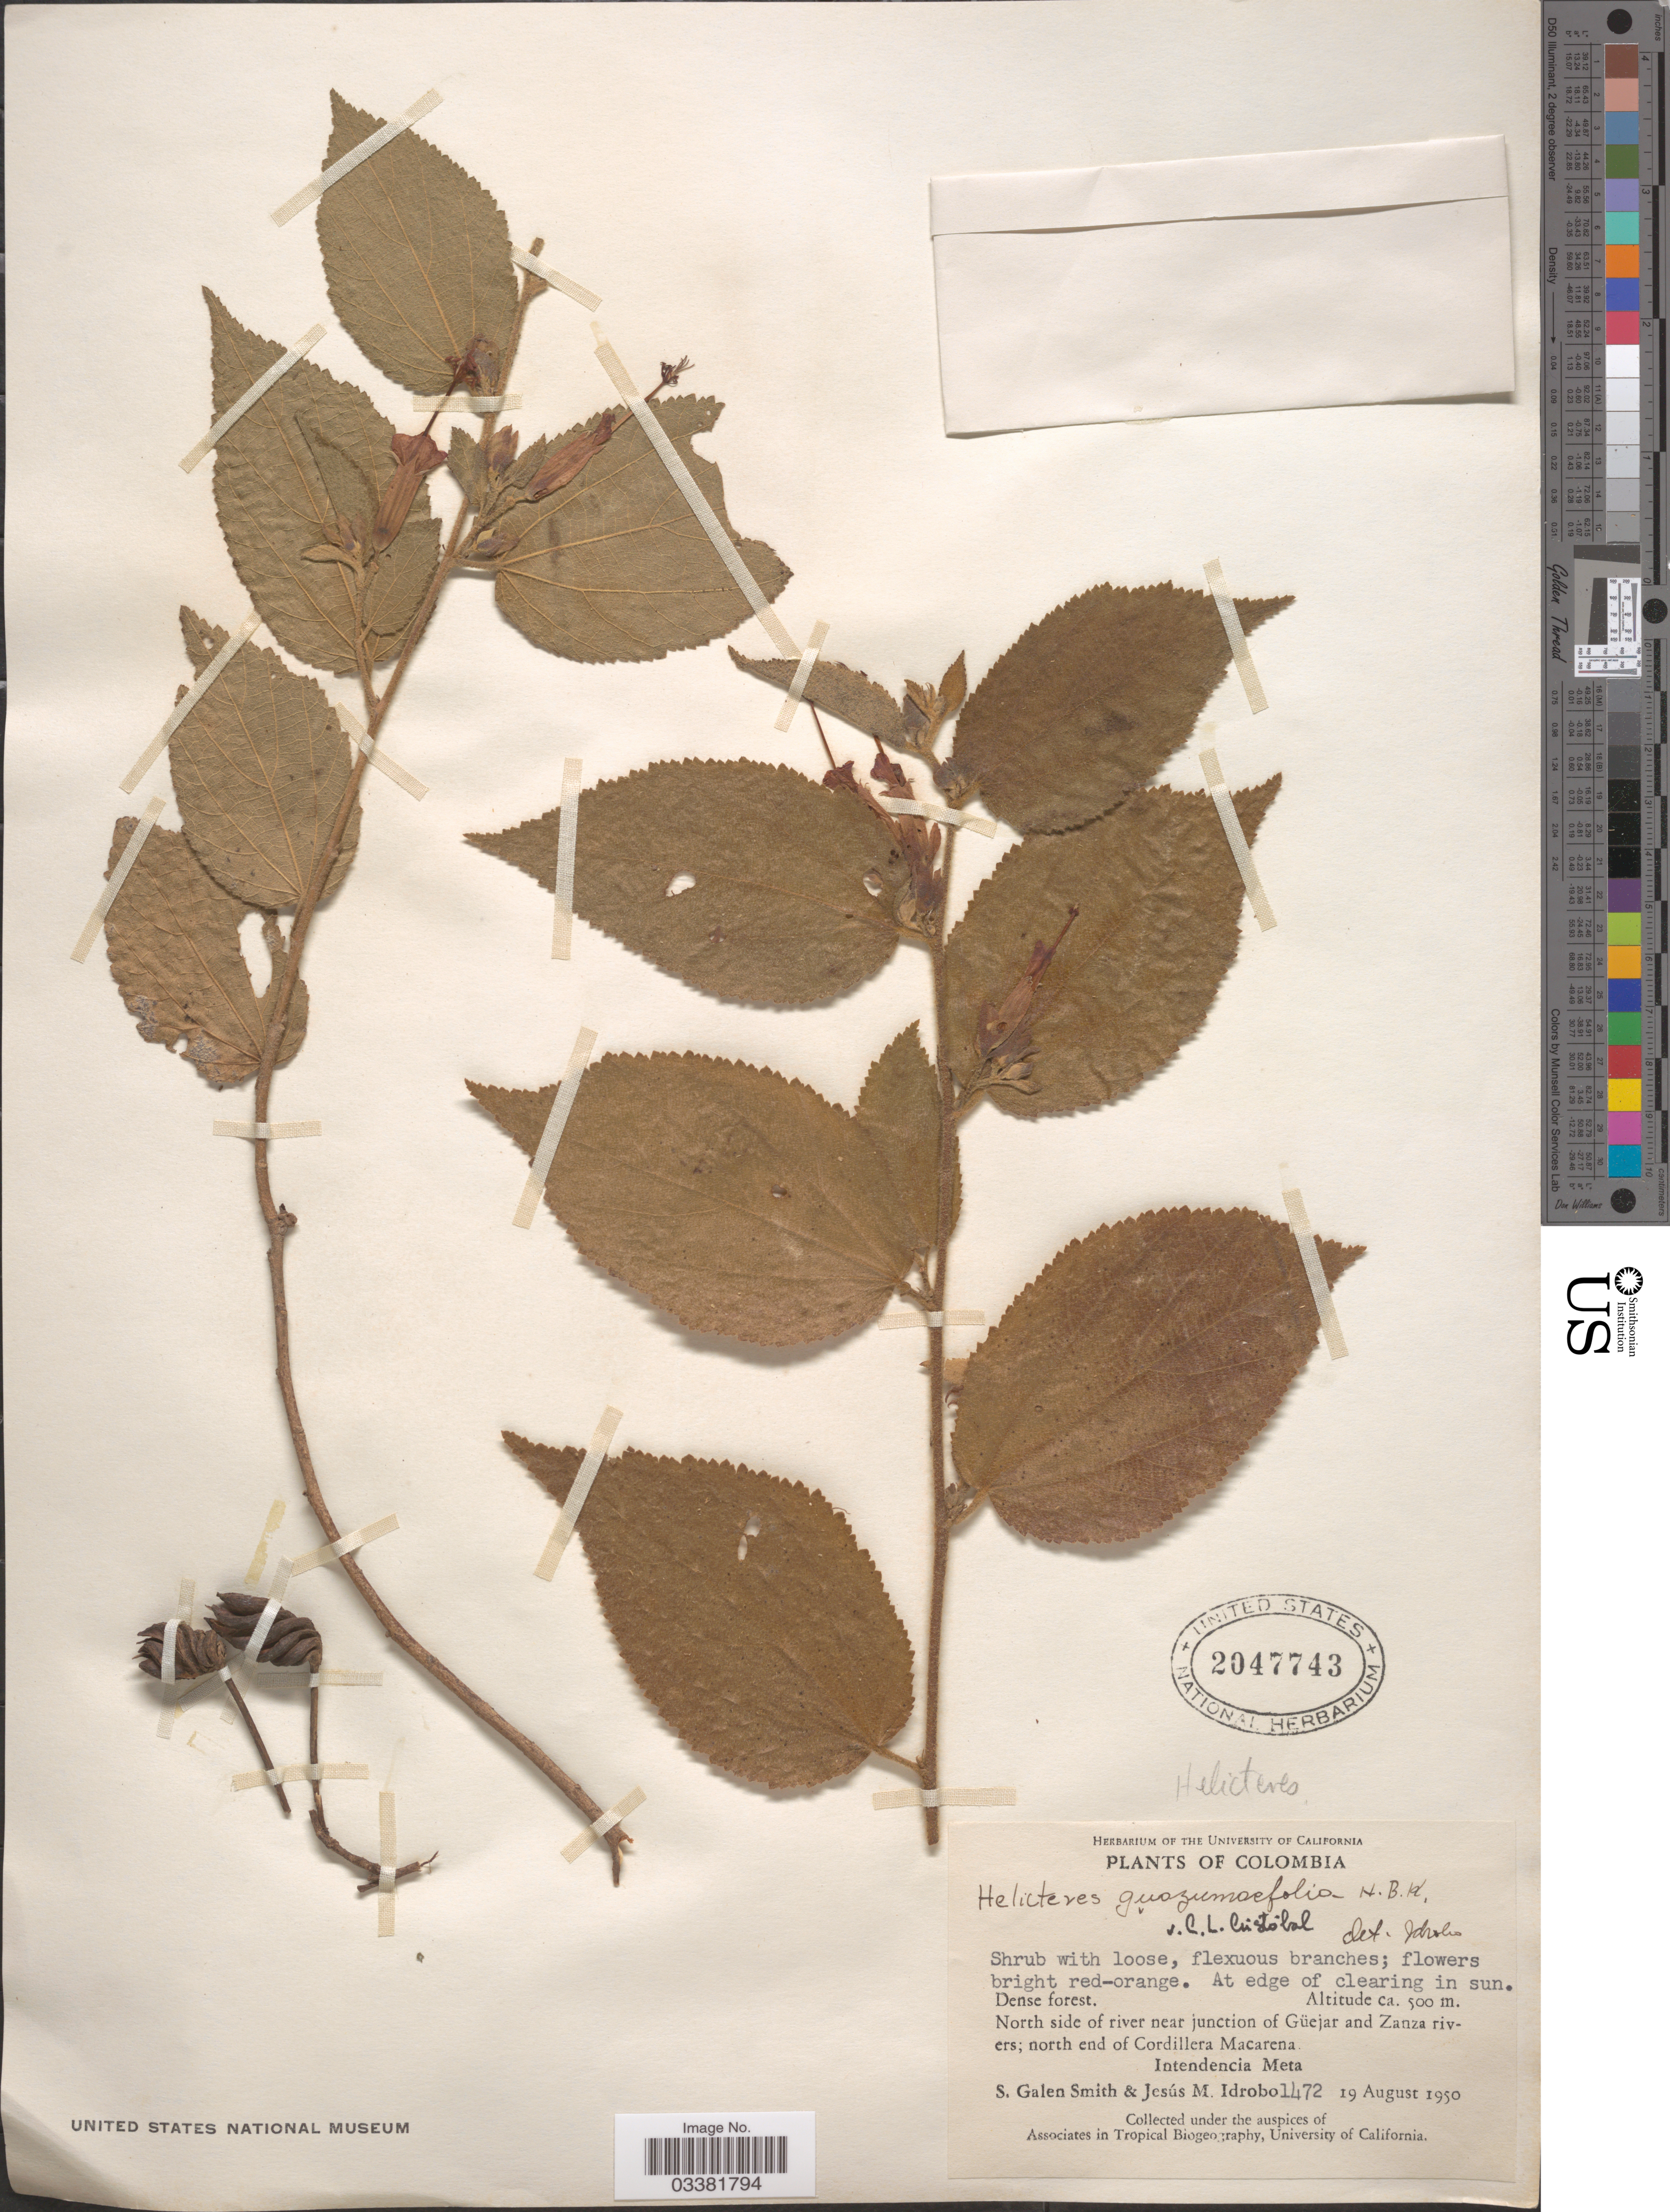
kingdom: Plantae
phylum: Tracheophyta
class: Magnoliopsida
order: Malvales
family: Malvaceae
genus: Helicteres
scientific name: Helicteres guazumifolia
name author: Kunth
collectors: S. G. Smith & J. M. Idrobo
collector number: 1472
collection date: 1950-08-19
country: Colombia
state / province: Meta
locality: North side of river near junction of Güejar and Zanza rivers; north end of Cordillera Macarena. Intendencia Meta.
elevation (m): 500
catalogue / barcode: US 2047743